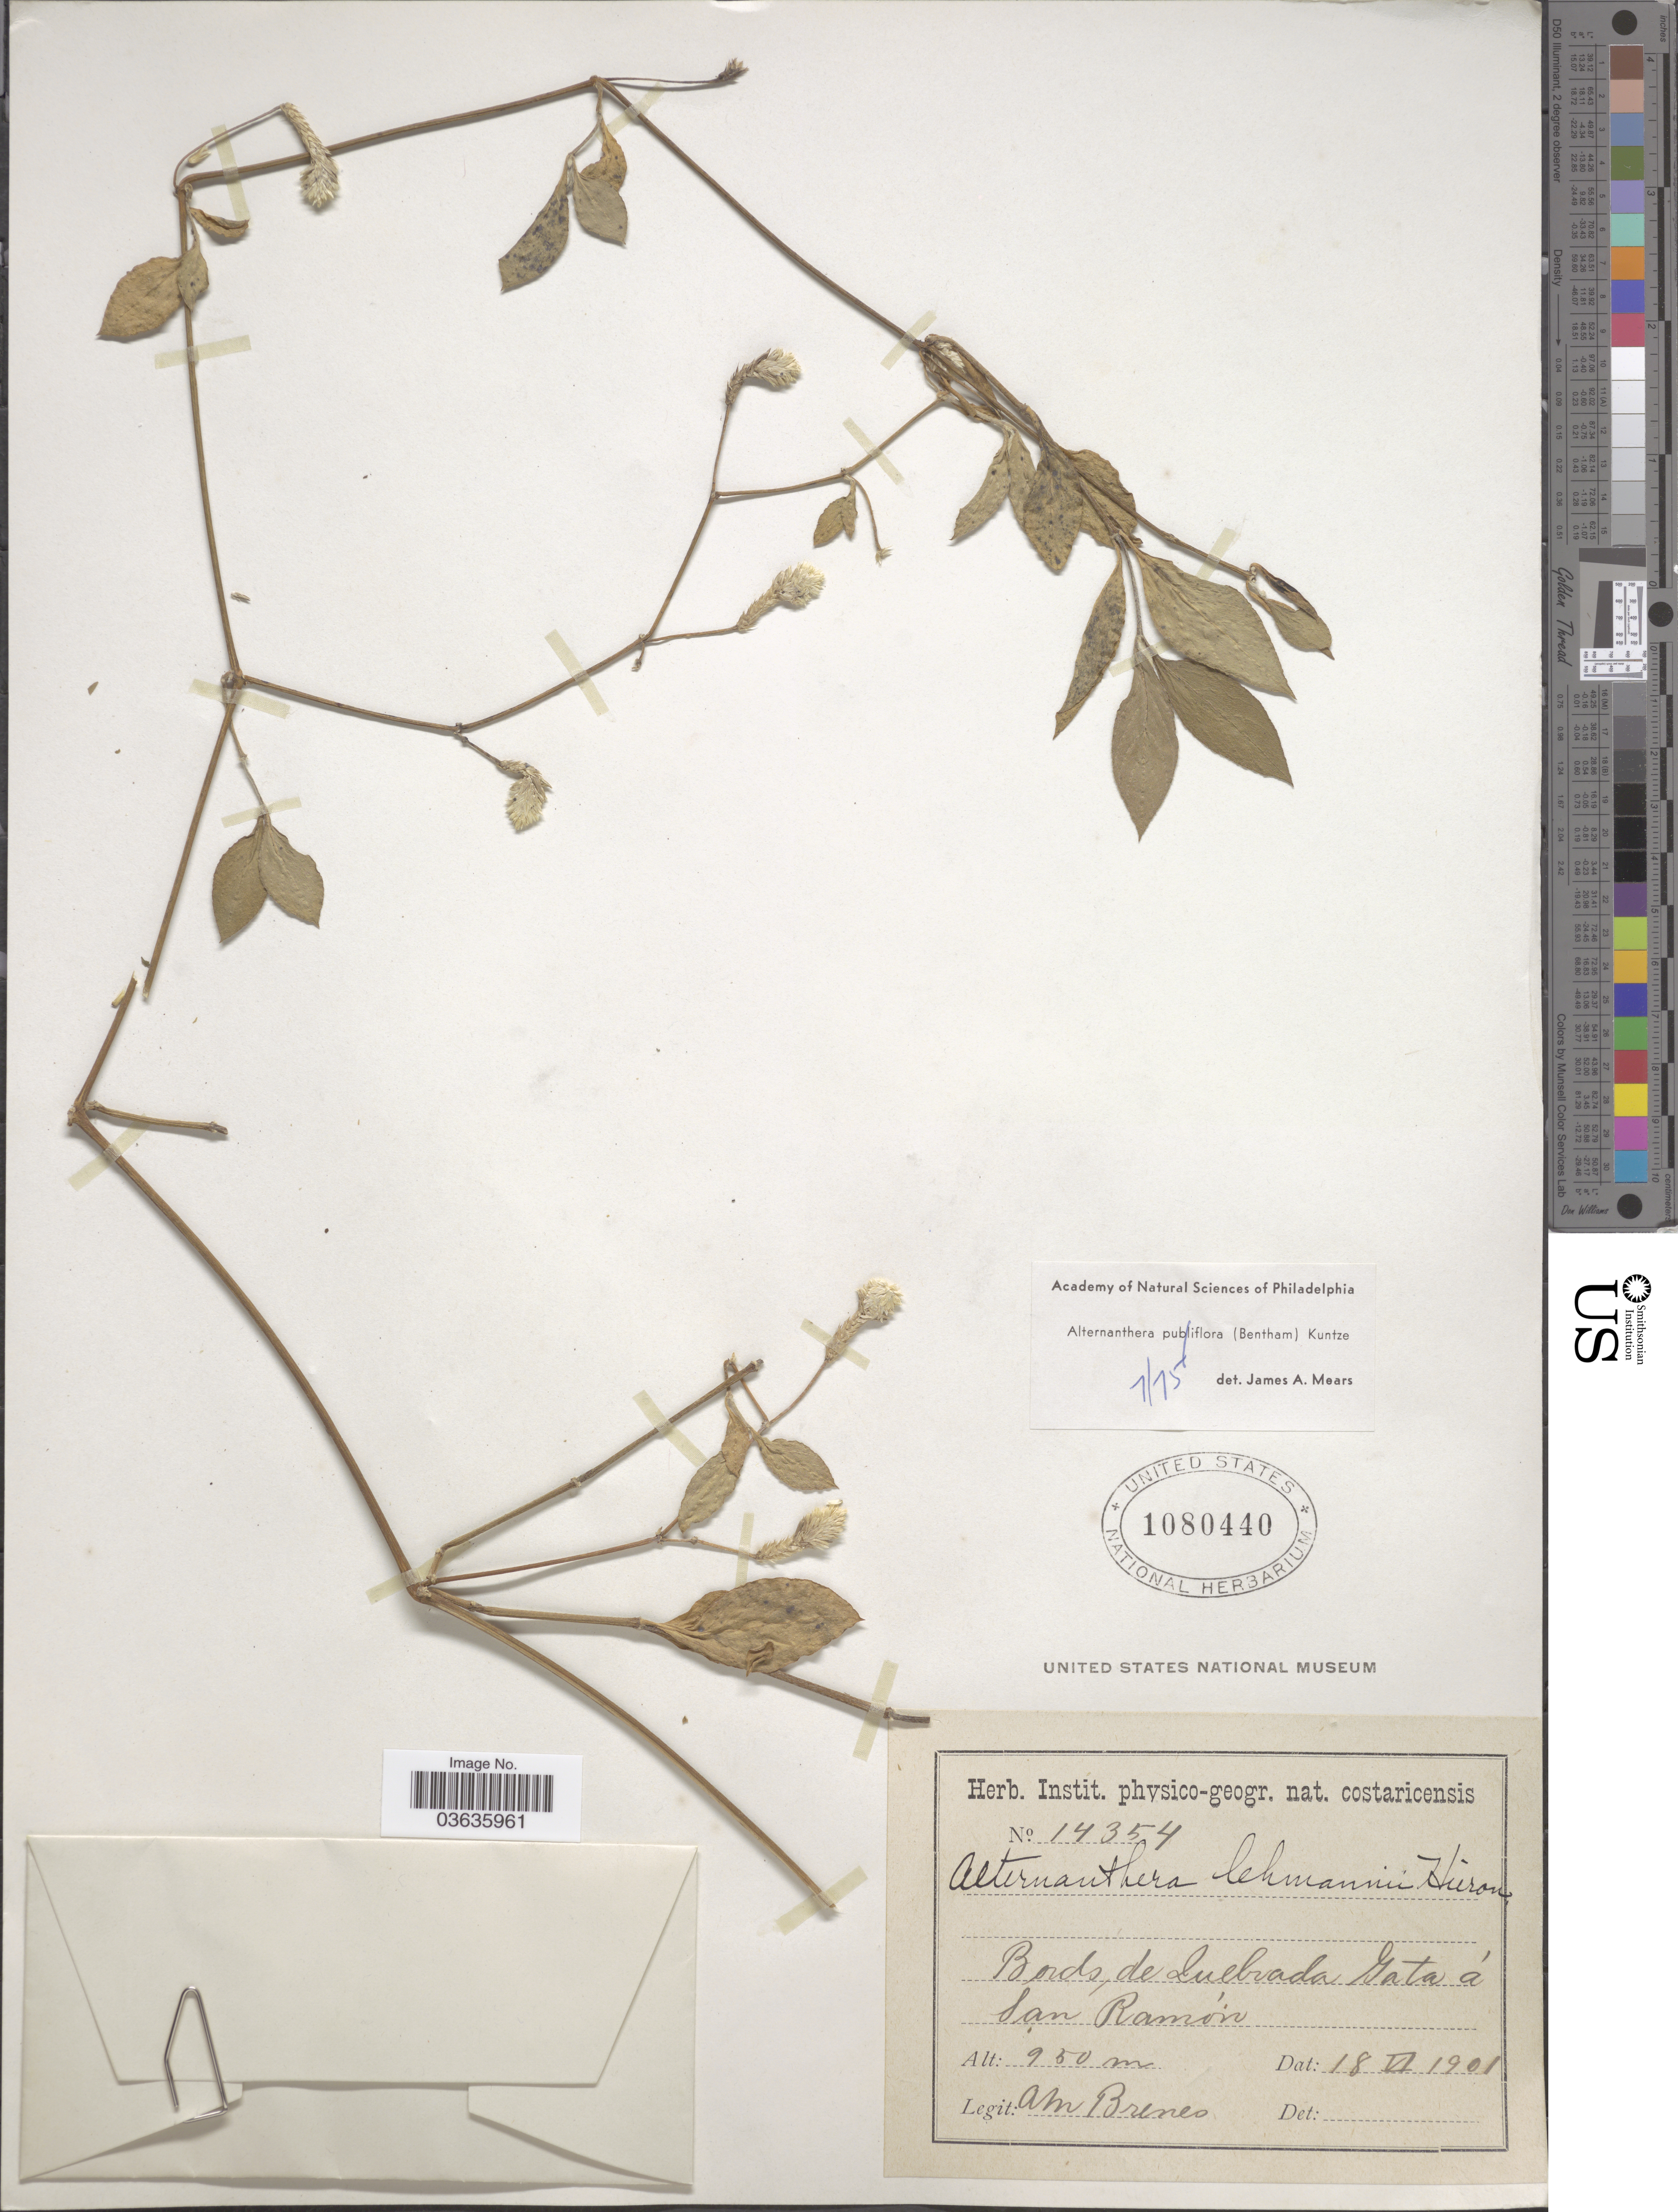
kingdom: Plantae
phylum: Tracheophyta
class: Magnoliopsida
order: Caryophyllales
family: Amaranthaceae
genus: Alternanthera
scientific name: Alternanthera pubiflora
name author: (Benth.) Kuntze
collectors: A. Brenes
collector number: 14354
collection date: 1901-06-18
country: Costa Rica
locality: Bords de Quebrada Gata á San Ramón.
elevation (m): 950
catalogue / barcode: US 1080440